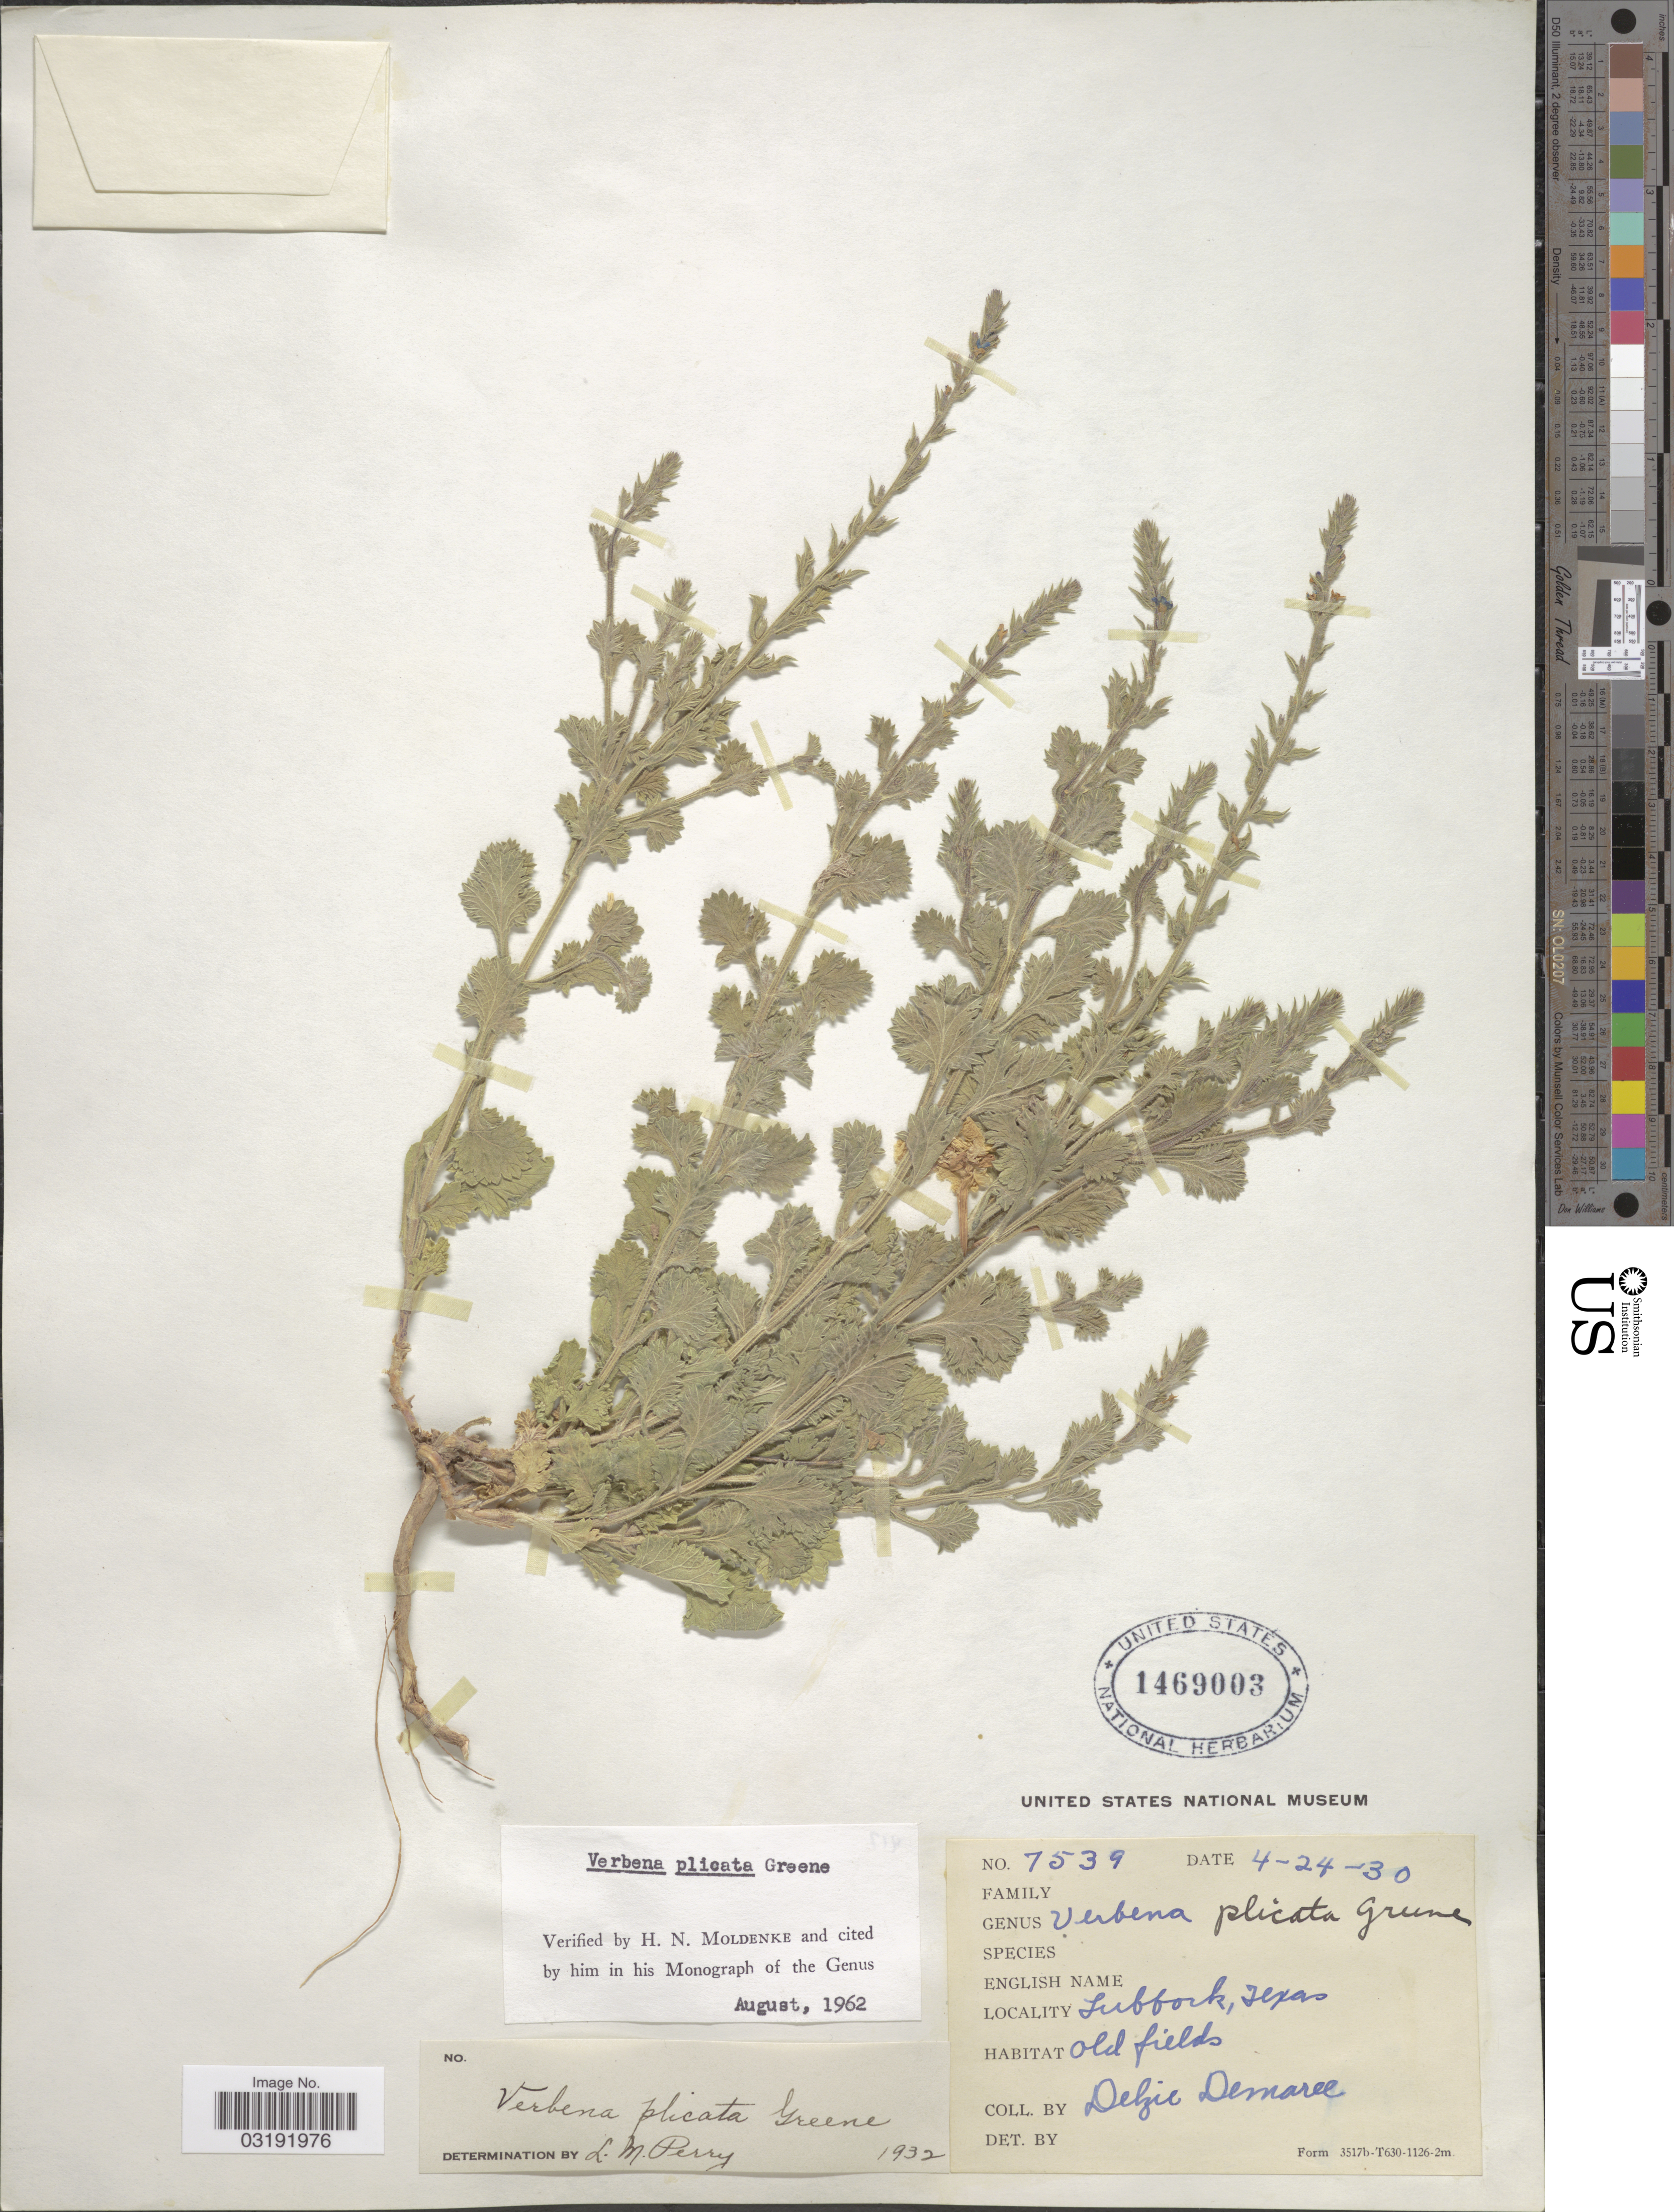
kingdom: Plantae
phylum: Tracheophyta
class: Magnoliopsida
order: Lamiales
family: Verbenaceae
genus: Verbena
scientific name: Verbena plicata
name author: Greene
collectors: D. Demaree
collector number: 7539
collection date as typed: Transcribed d/m/y: 24/4/30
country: United States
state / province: Texas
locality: Lubbock.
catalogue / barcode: US 1469003